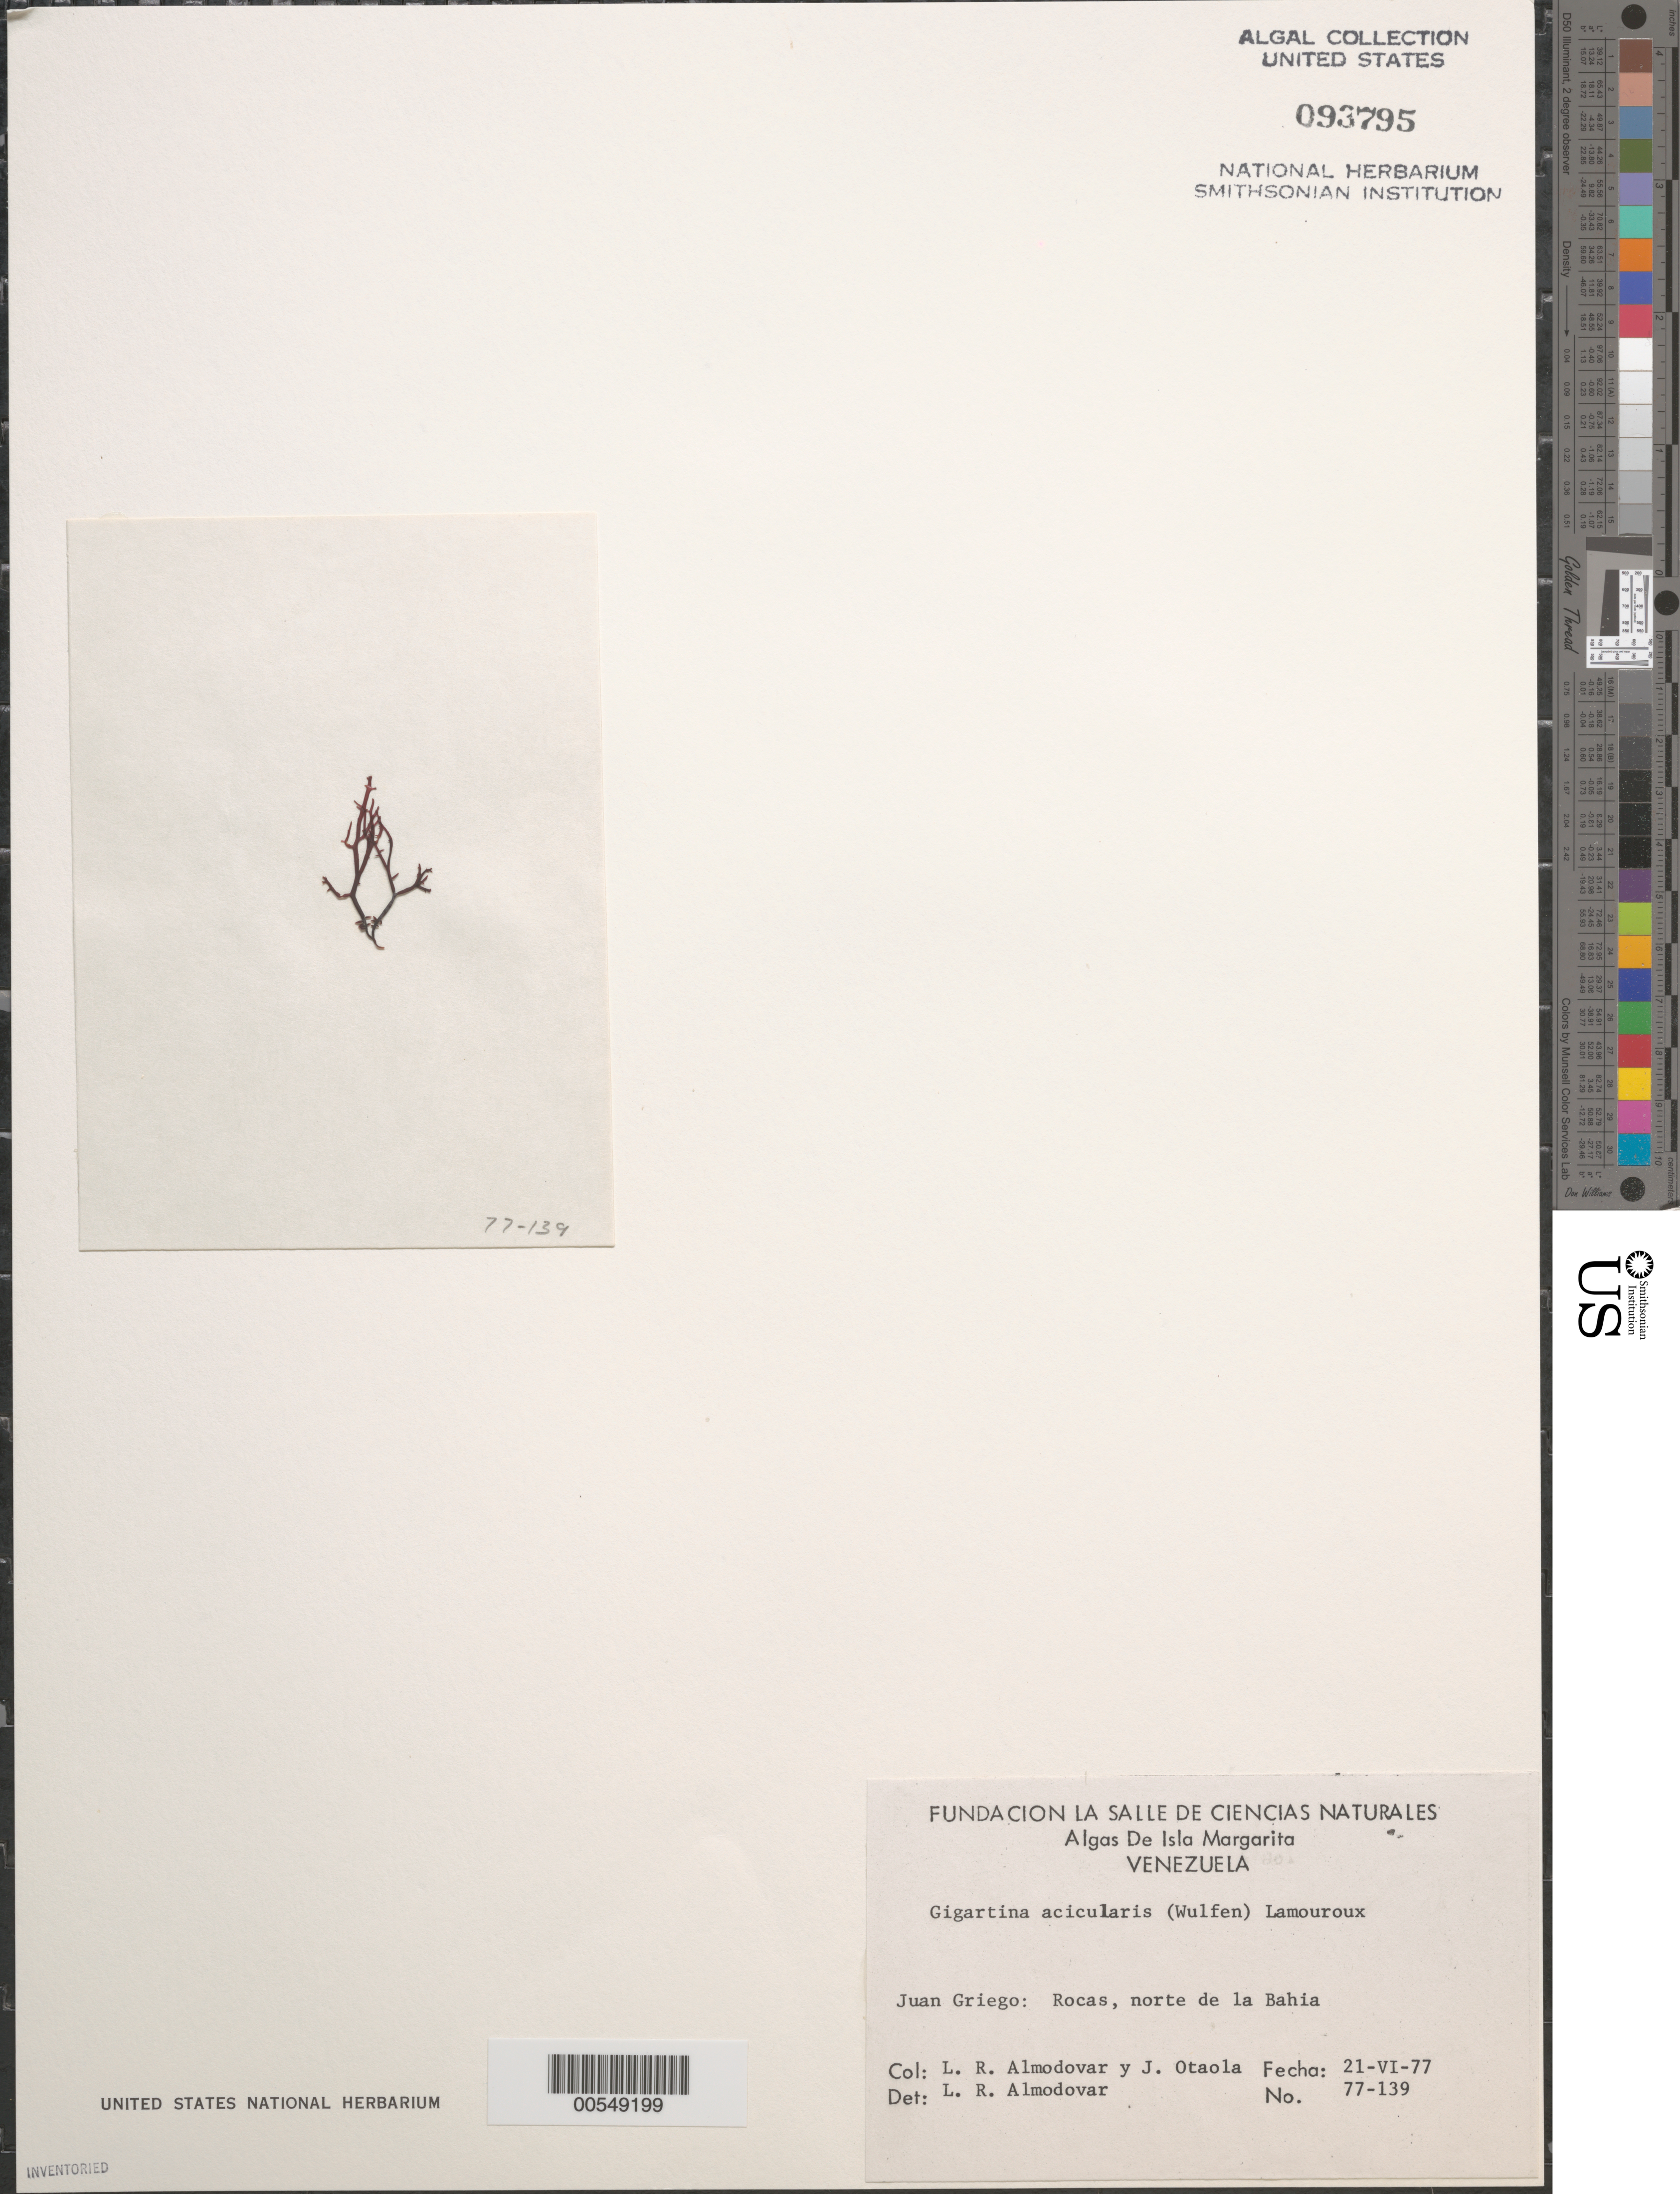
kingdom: Plantae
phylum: Rhodophyta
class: Florideophyceae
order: Gigartinales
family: Gigartinaceae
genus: Chondracanthus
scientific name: Chondracanthus acicularis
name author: (Roth) Fredericq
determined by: Algae name updating Project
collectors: L. Almodovar & J. Otaola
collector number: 77-139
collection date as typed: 21 Jun 1977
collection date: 1977-06-21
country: Venezuela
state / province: Nueva Esparta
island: Margarita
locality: Juangriego, north of bahia de juan griego, isla de margarita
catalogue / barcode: US 93795